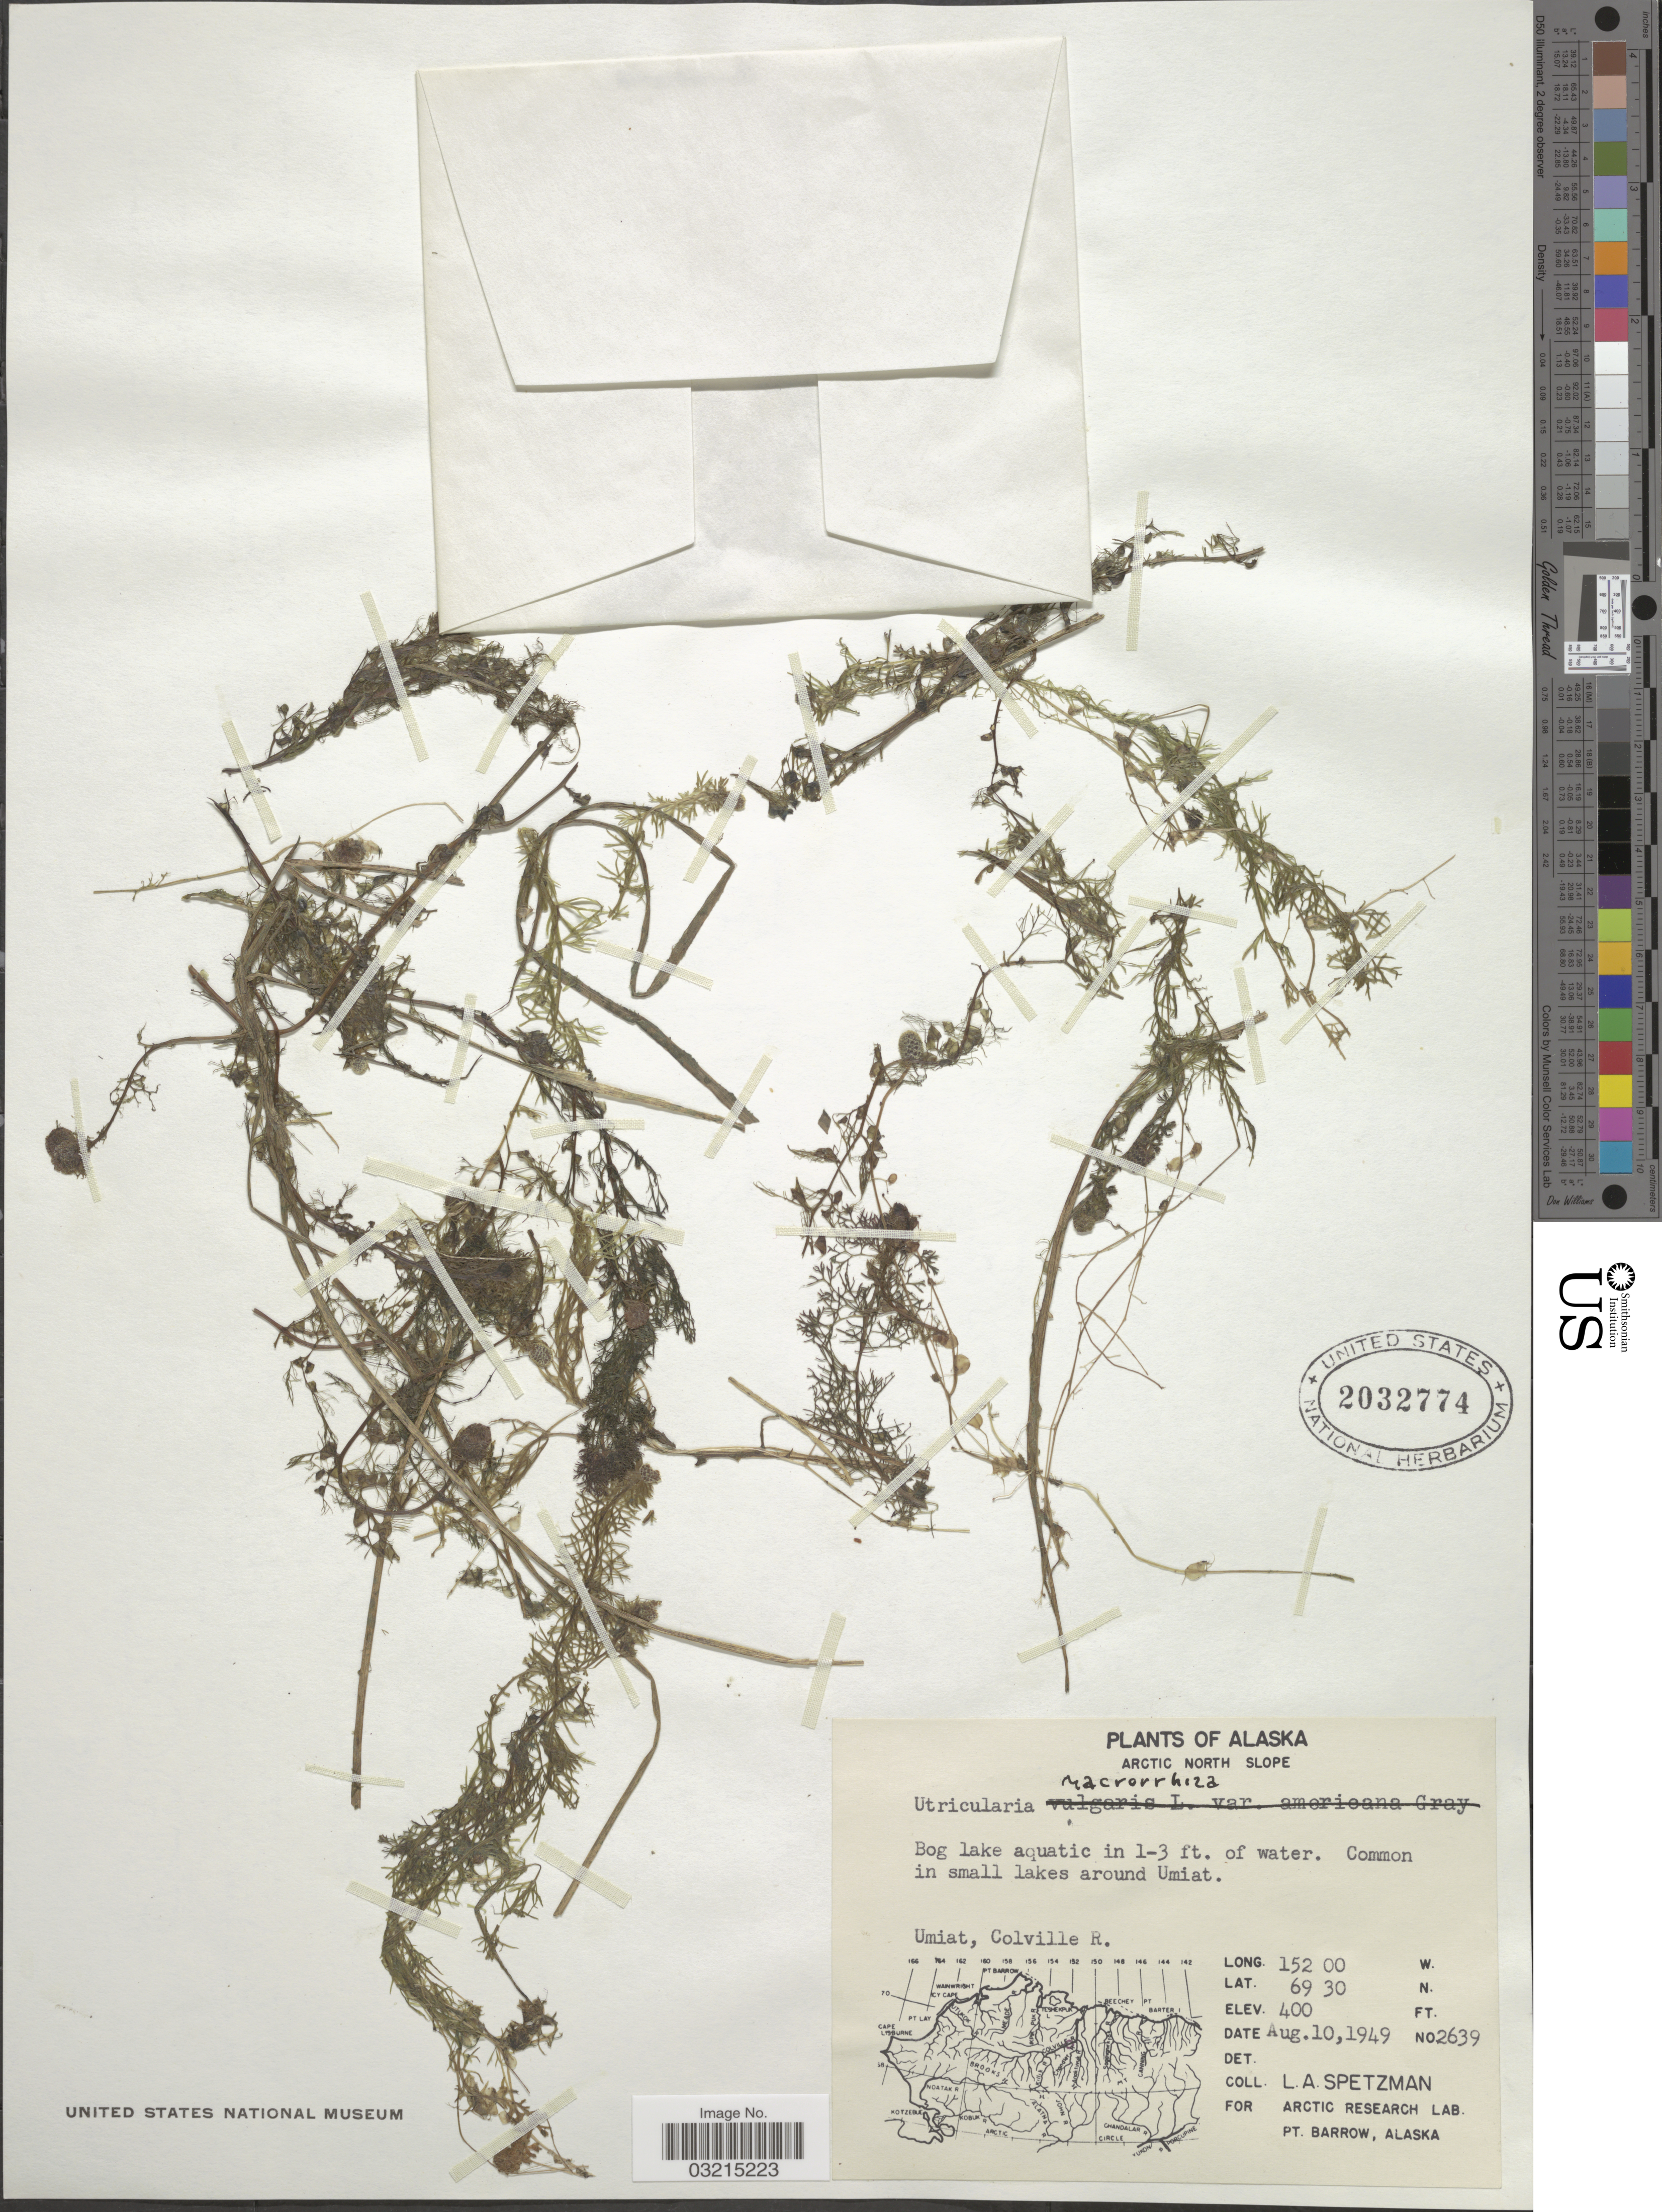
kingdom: Plantae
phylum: Tracheophyta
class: Magnoliopsida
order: Lamiales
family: Lentibulariaceae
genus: Utricularia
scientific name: Utricularia intermedia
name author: Hayne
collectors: L. Spetzman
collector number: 2639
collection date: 1949-08-10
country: United States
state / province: Alaska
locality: Arctic North Slope. Bog lake aquatic. Umiat, Colville R.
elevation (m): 122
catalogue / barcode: US 2032774